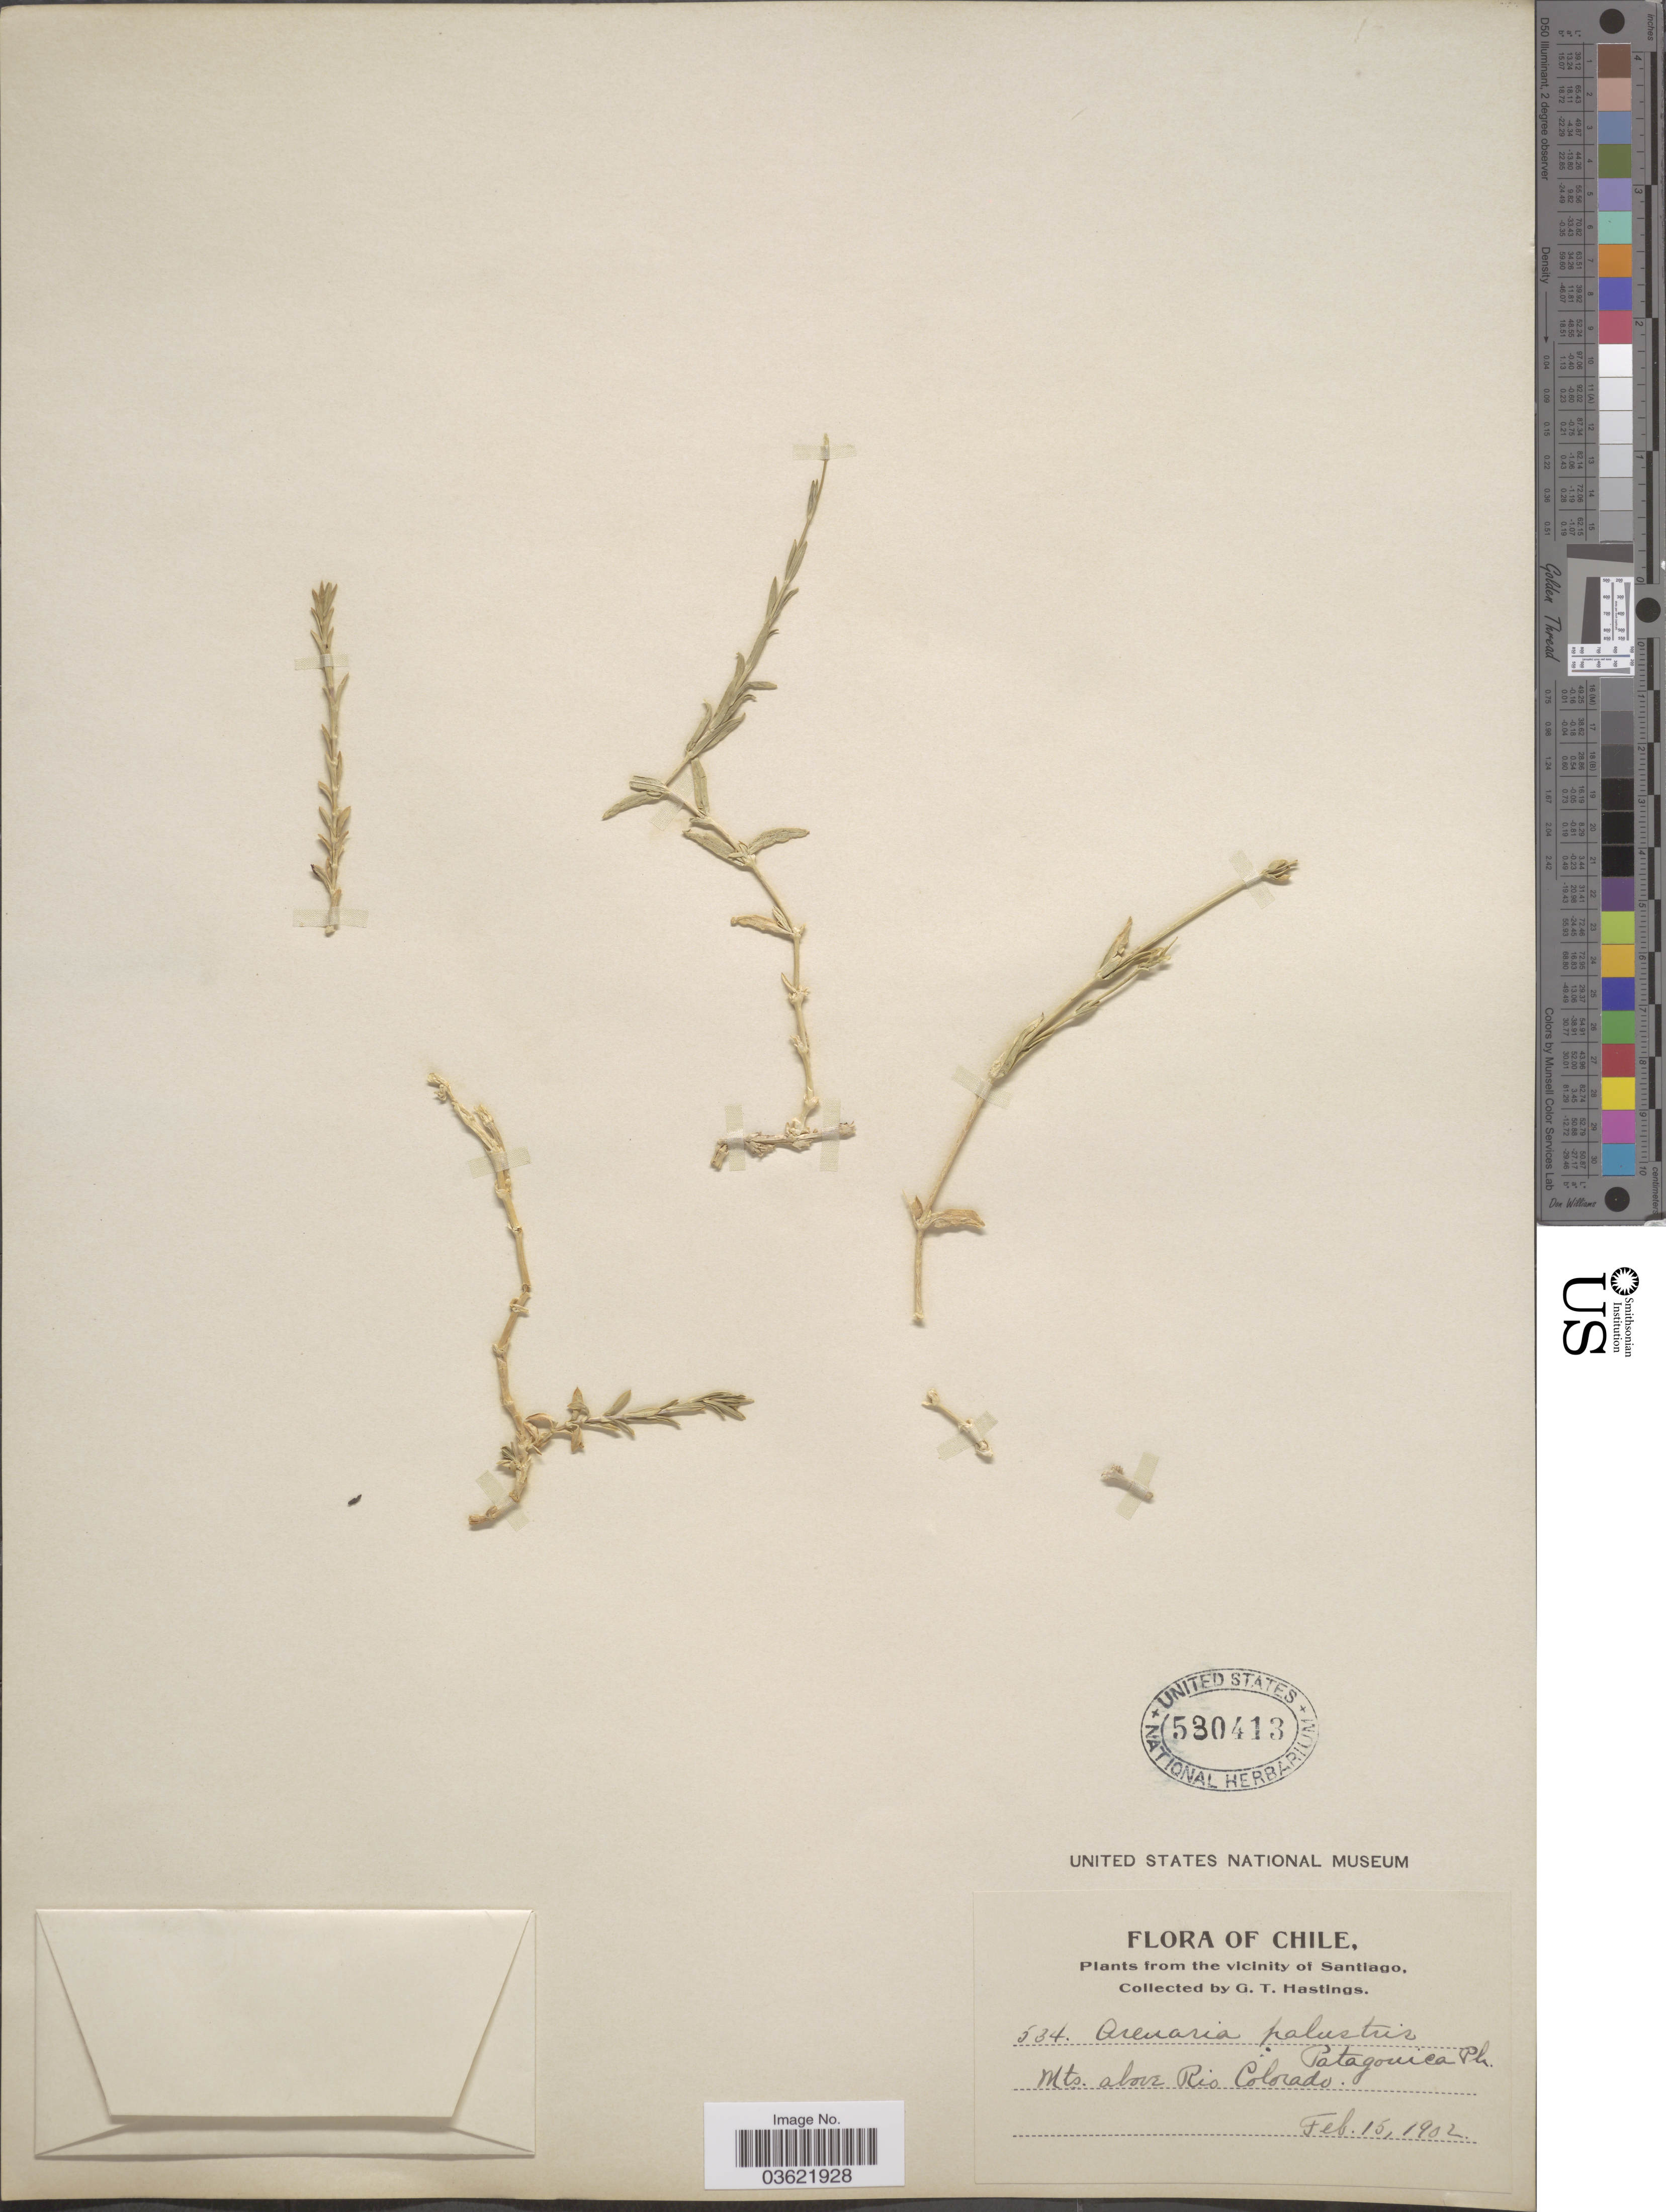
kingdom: Plantae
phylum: Tracheophyta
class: Magnoliopsida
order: Caryophyllales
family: Caryophyllaceae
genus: Arenaria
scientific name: Arenaria palustris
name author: Gay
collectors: G. Hastings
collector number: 534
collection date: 1902-02-15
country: Chile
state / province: Región Metropolitana (RM)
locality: The vicinity of Santiago. Mts. above Rio Colorado.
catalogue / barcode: US 530413